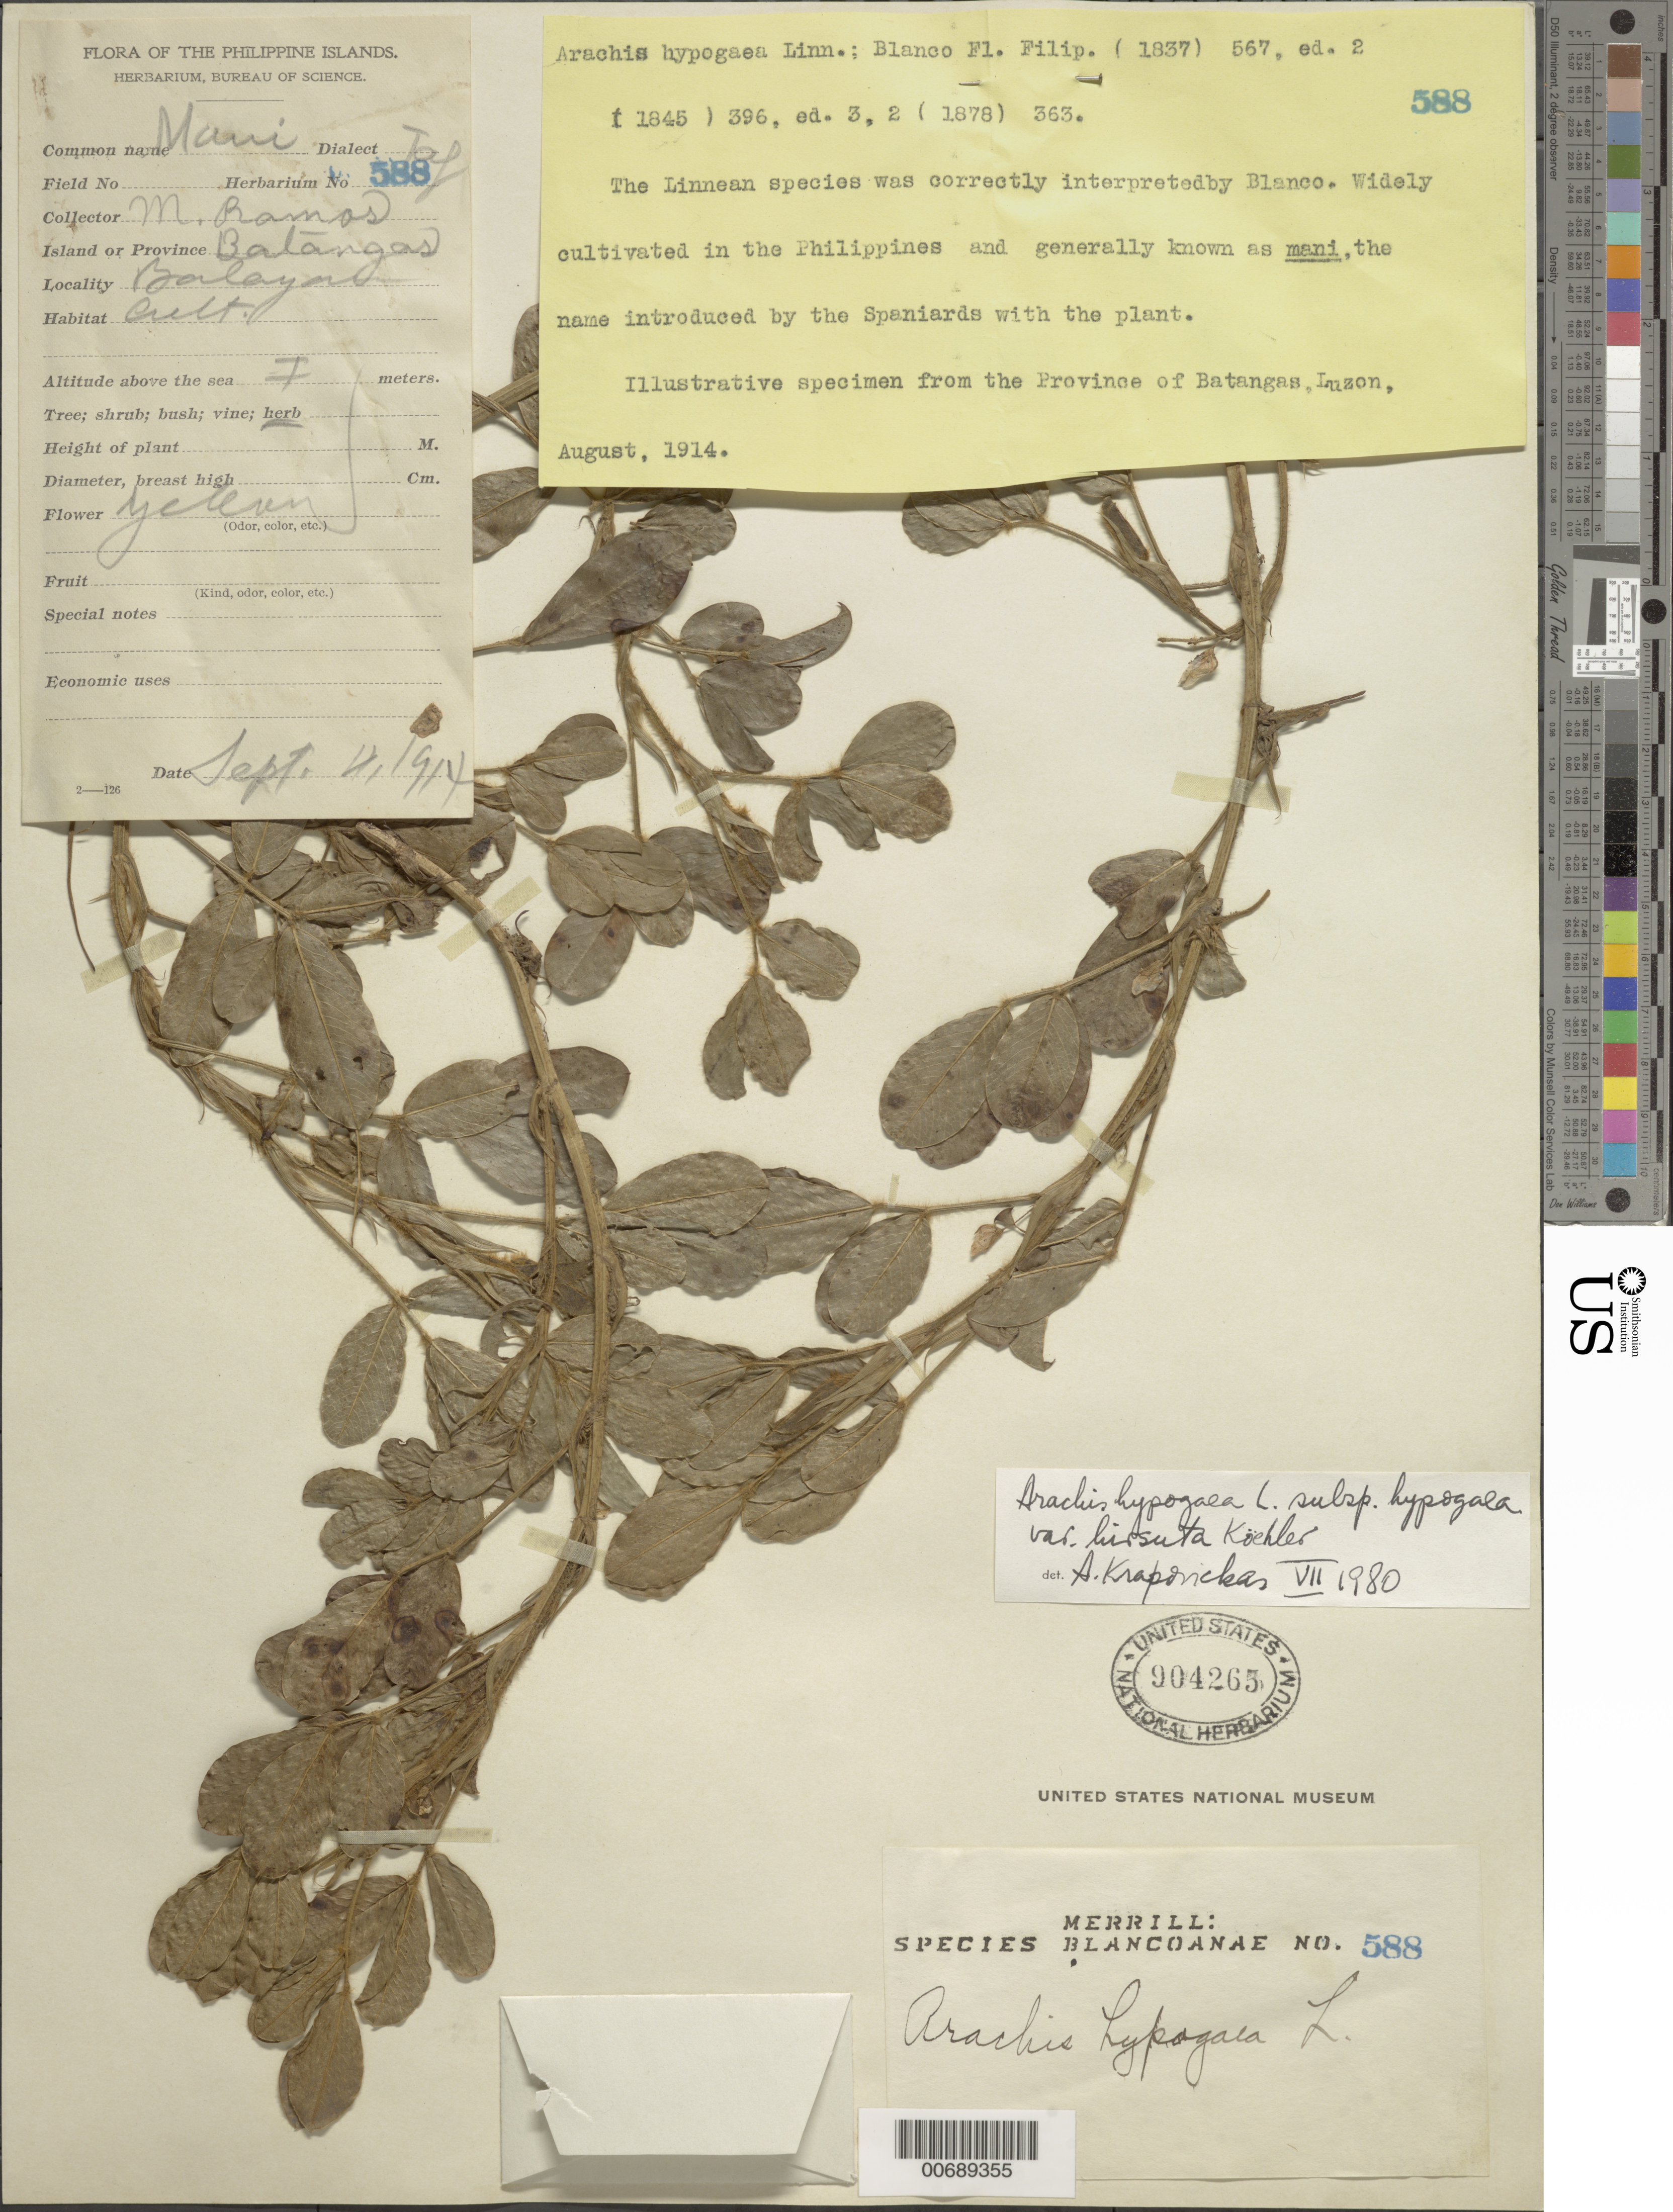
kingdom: Plantae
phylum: Tracheophyta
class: Magnoliopsida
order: Fabales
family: Fabaceae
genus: Arachis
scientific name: Arachis hypogaea subsp. hypogaea var. hirsuta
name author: Köhler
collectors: M. Ramos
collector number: Sp. Blancoan. 0588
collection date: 1914-08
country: Philippines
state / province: Calabarzon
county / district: Batangas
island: Luzon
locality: Balayan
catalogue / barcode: US 904265